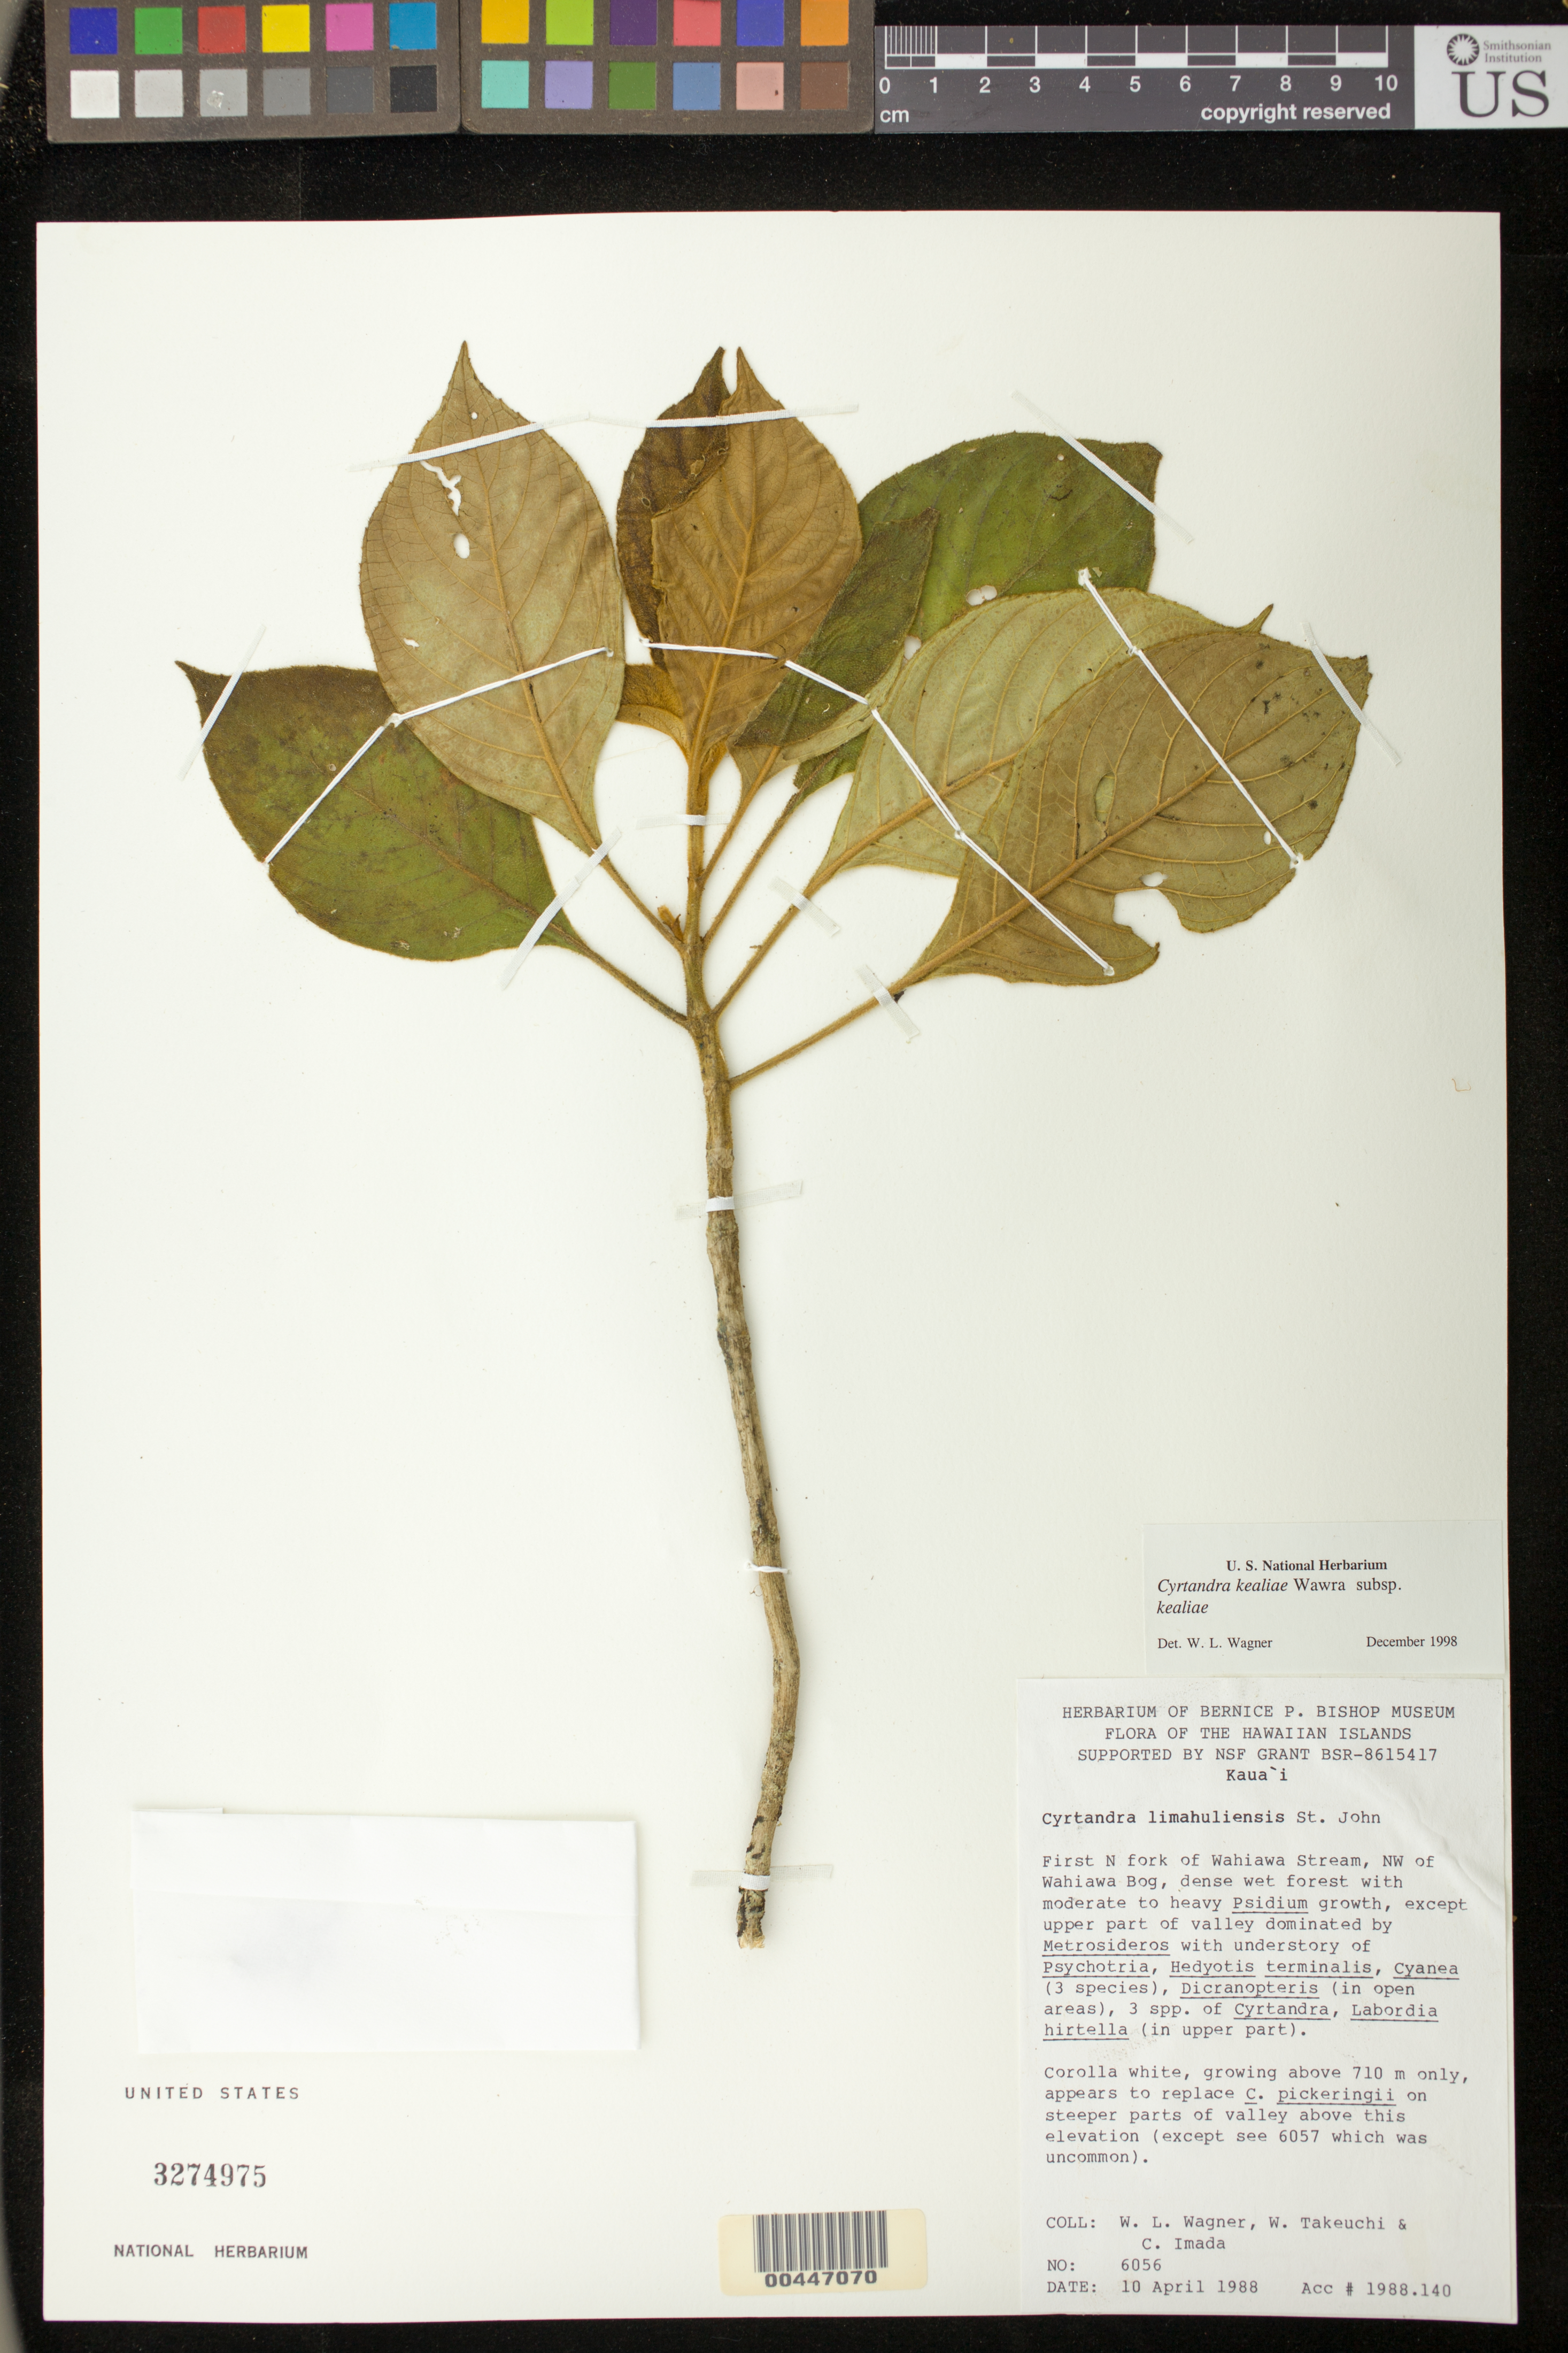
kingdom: Plantae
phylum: Tracheophyta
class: Magnoliopsida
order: Lamiales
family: Gesneriaceae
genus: Cyrtandra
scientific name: Cyrtandra kealiae subsp. kealiae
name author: Wawra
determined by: Wagner, W. L., (BOT), Smithsonian Institution - National Museum of Natural History (UNITED STATES)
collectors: W. L. Wagner, W. N. Takeuchi & C. Imada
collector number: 6056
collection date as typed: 10 Apr 1988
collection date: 1988-04-10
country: United States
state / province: Hawaii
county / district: Kauai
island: Kaua'i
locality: First N fork of Wahiawa Stream, NW of Wahiawa Bog, dense wet forest with moderate to heavy Psidium growth.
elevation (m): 710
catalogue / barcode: US 3274975